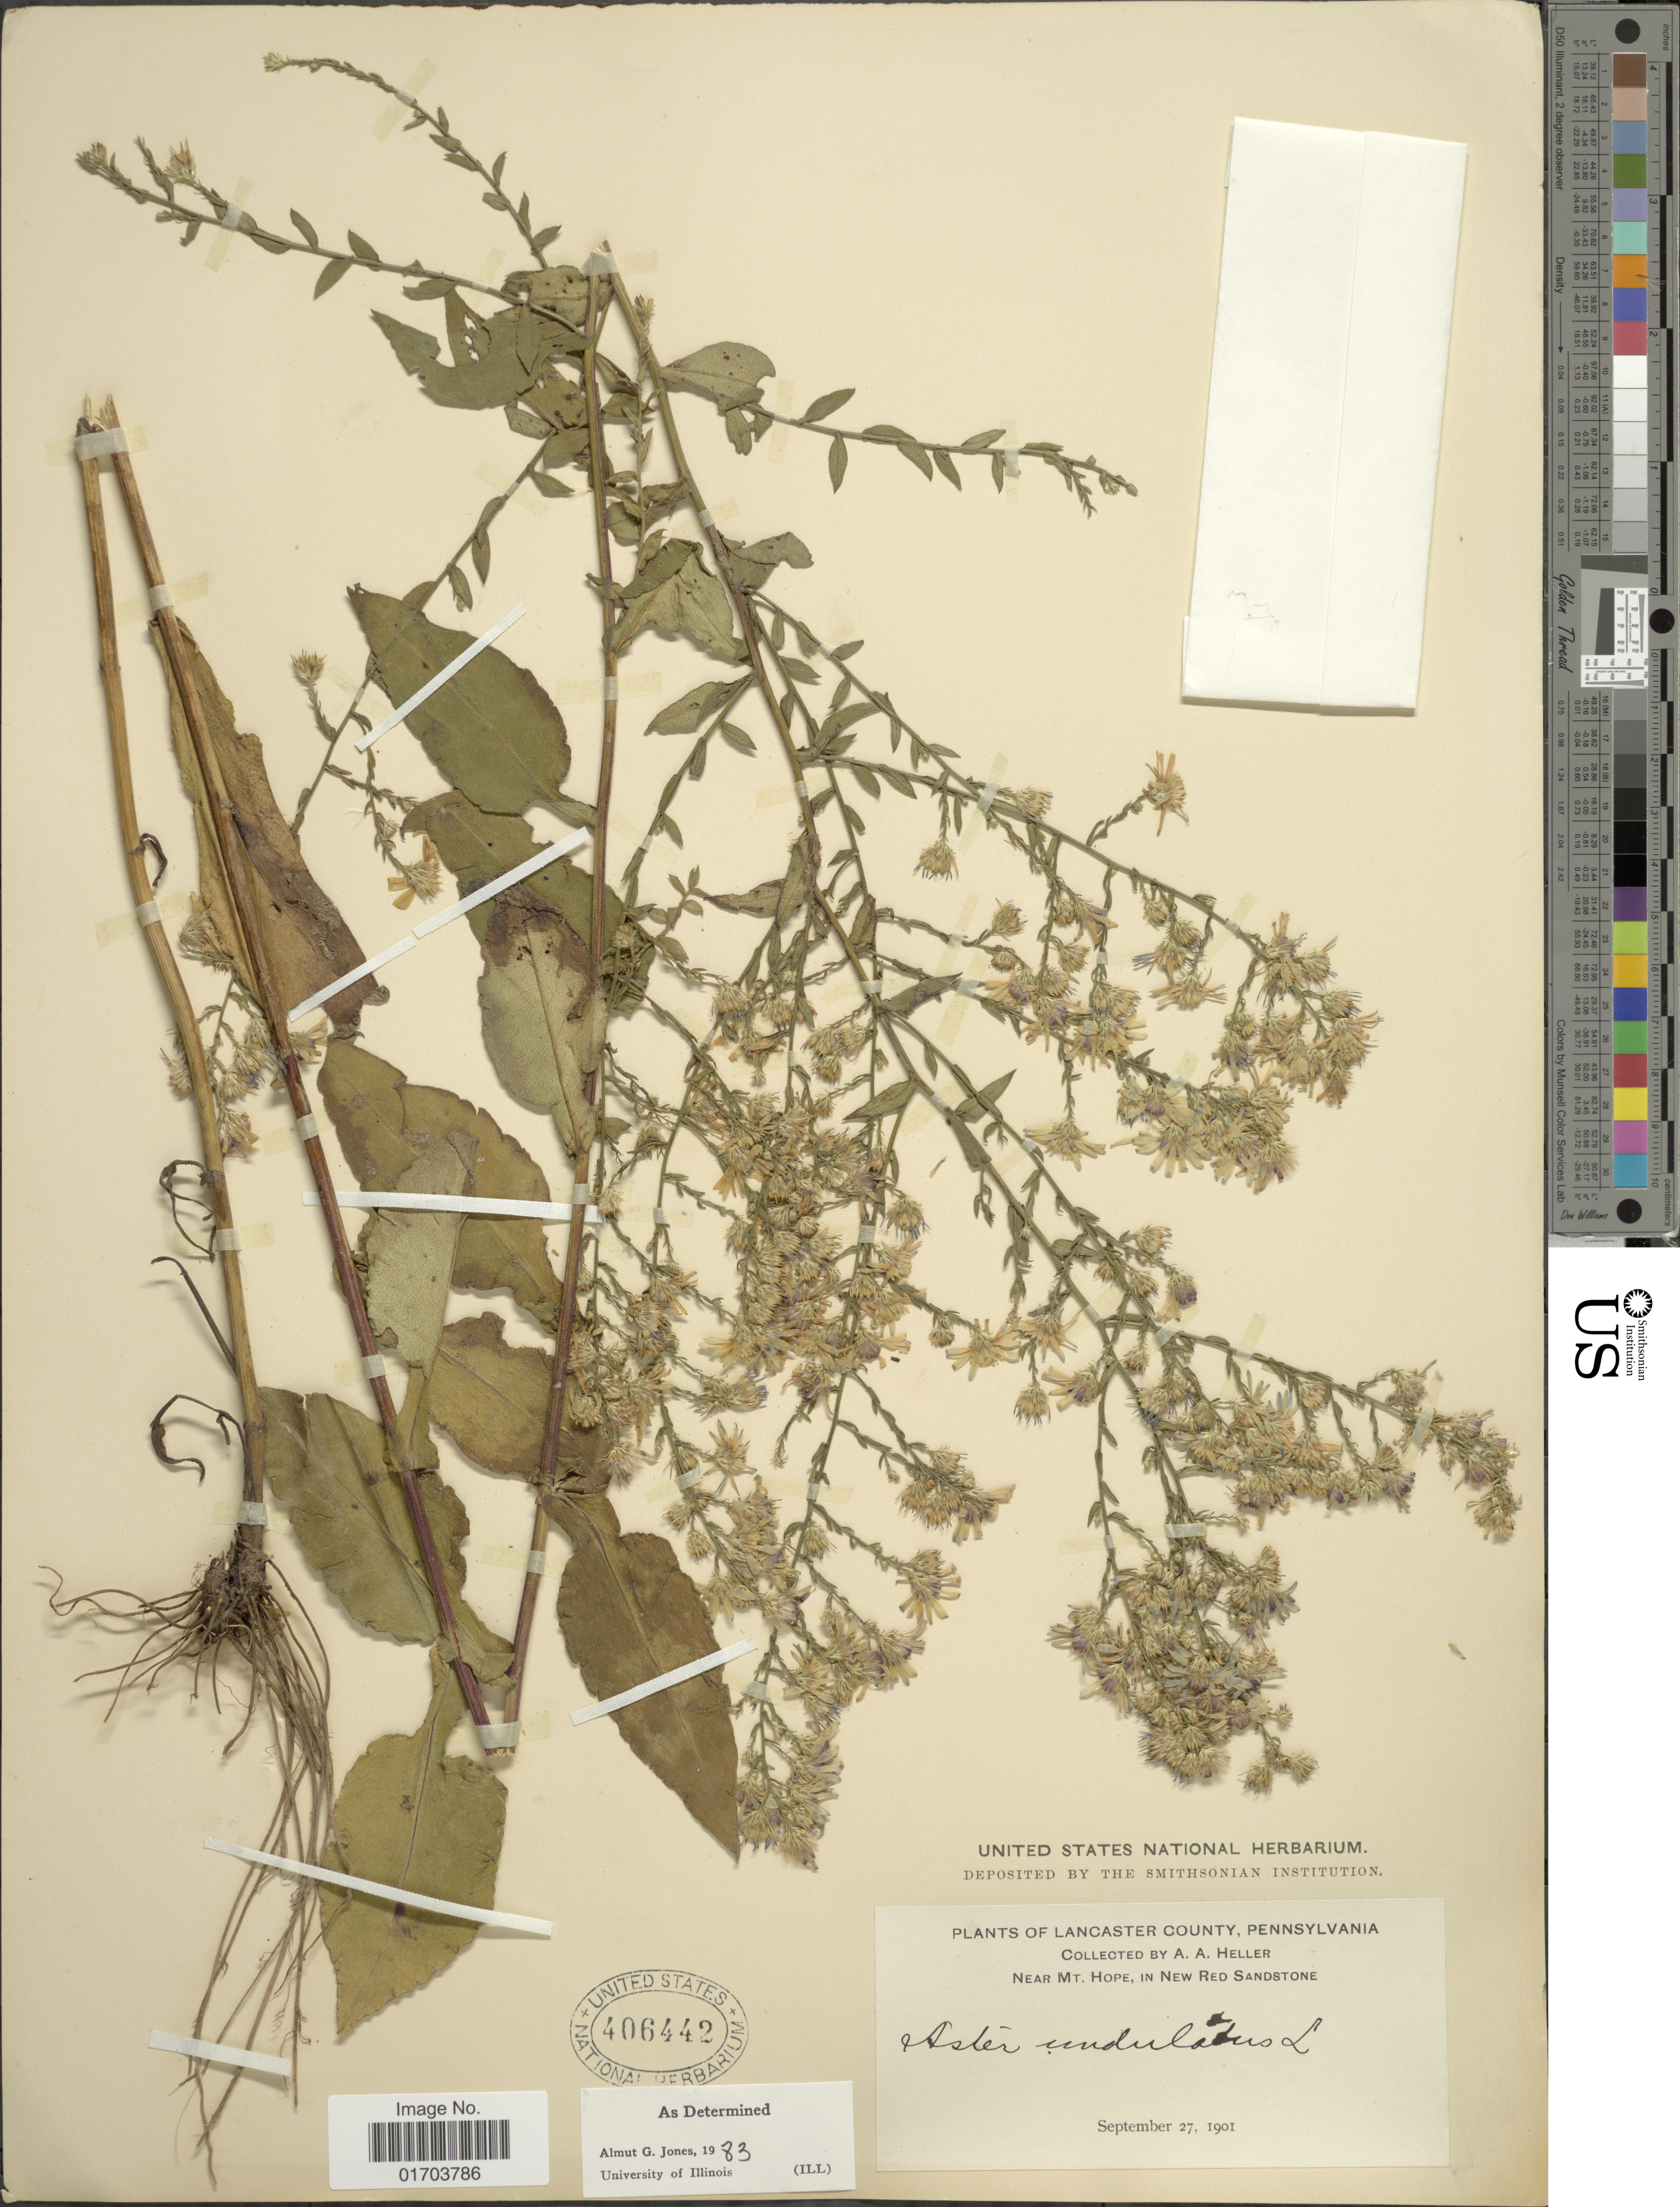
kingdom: Plantae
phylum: Tracheophyta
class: Magnoliopsida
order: Asterales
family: Asteraceae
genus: Symphyotrichum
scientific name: Symphyotrichum undulatum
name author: (L.) G.L. Nesom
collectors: A. A. Heller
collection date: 1901-09-27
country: United States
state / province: Pennsylvania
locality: Lancaster County, Near Mt. Hope, in New Red Sandstone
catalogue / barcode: US 406442